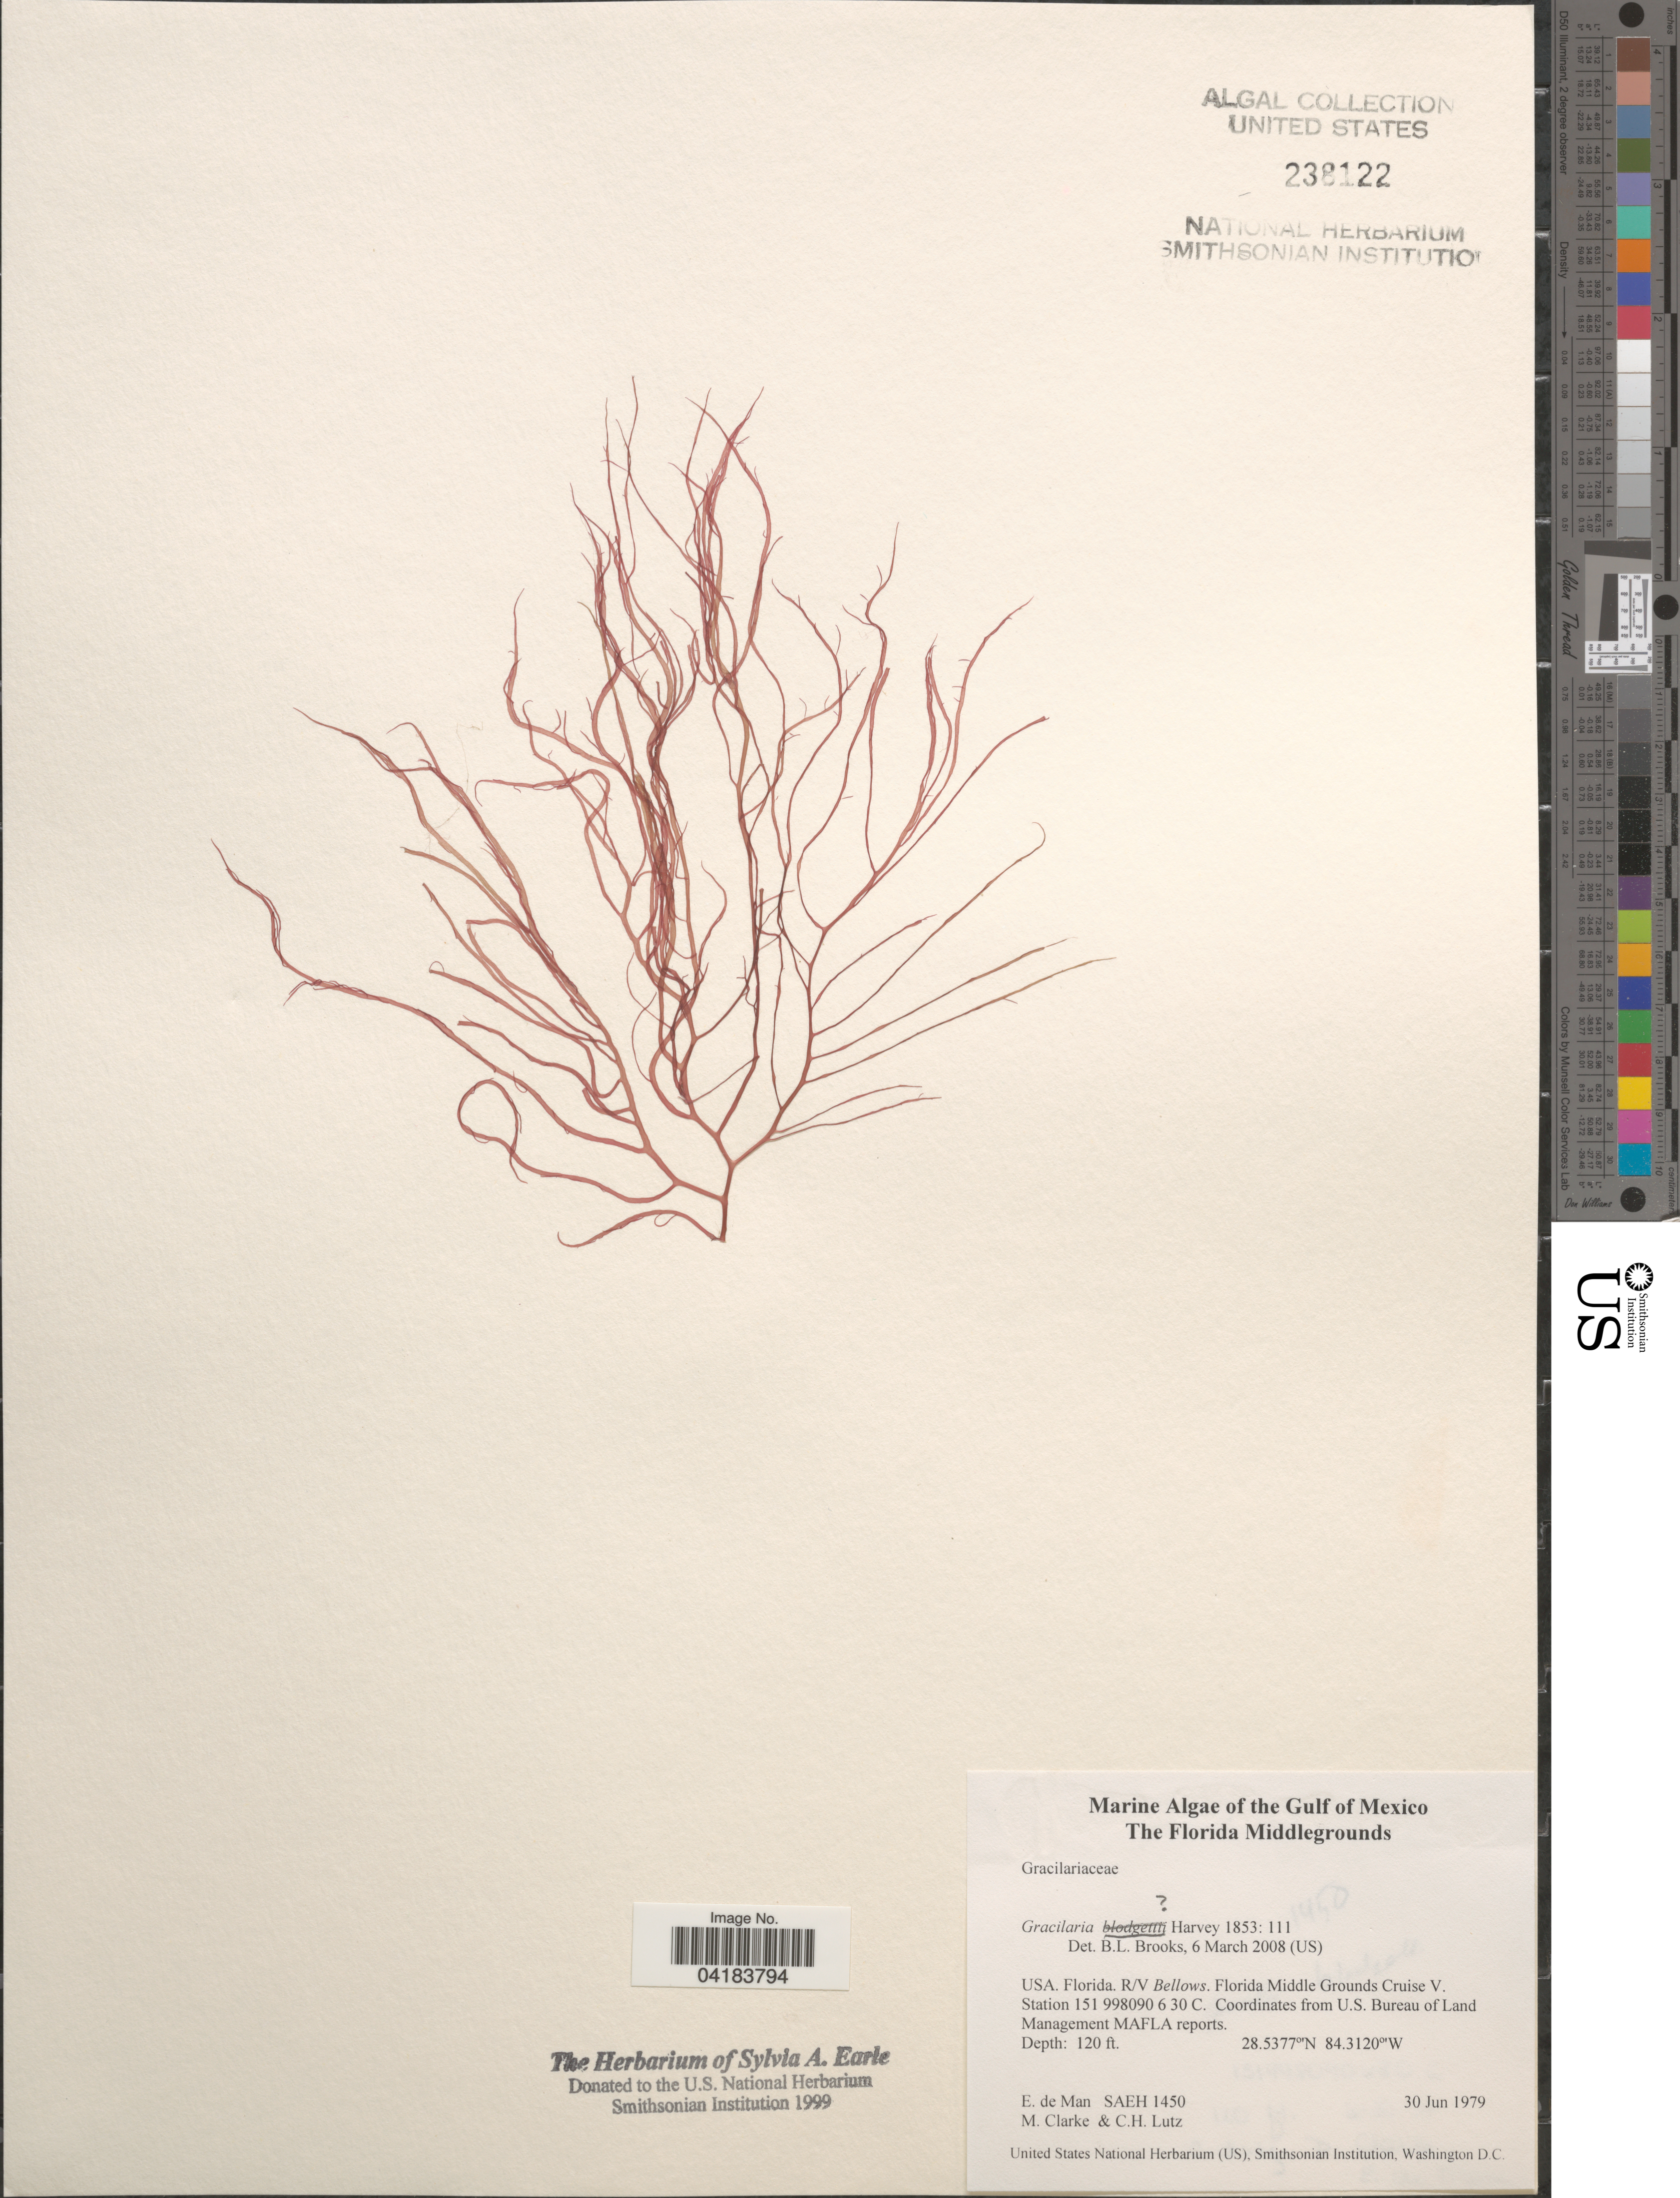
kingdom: Plantae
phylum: Rhodophyta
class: Florideophyceae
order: Gracilariales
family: Gracilariaceae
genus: Gracilaria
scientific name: Gracilaria sp.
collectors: E. de Man, M. Clarke & C. Lutz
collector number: SAEH1450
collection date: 1979-06-30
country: United States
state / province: Florida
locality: Gulf of Mexico. R/V Bellows. Florida Middle Grounds Cruise V. Station 151 998090 6 30 C.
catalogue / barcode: US 238122